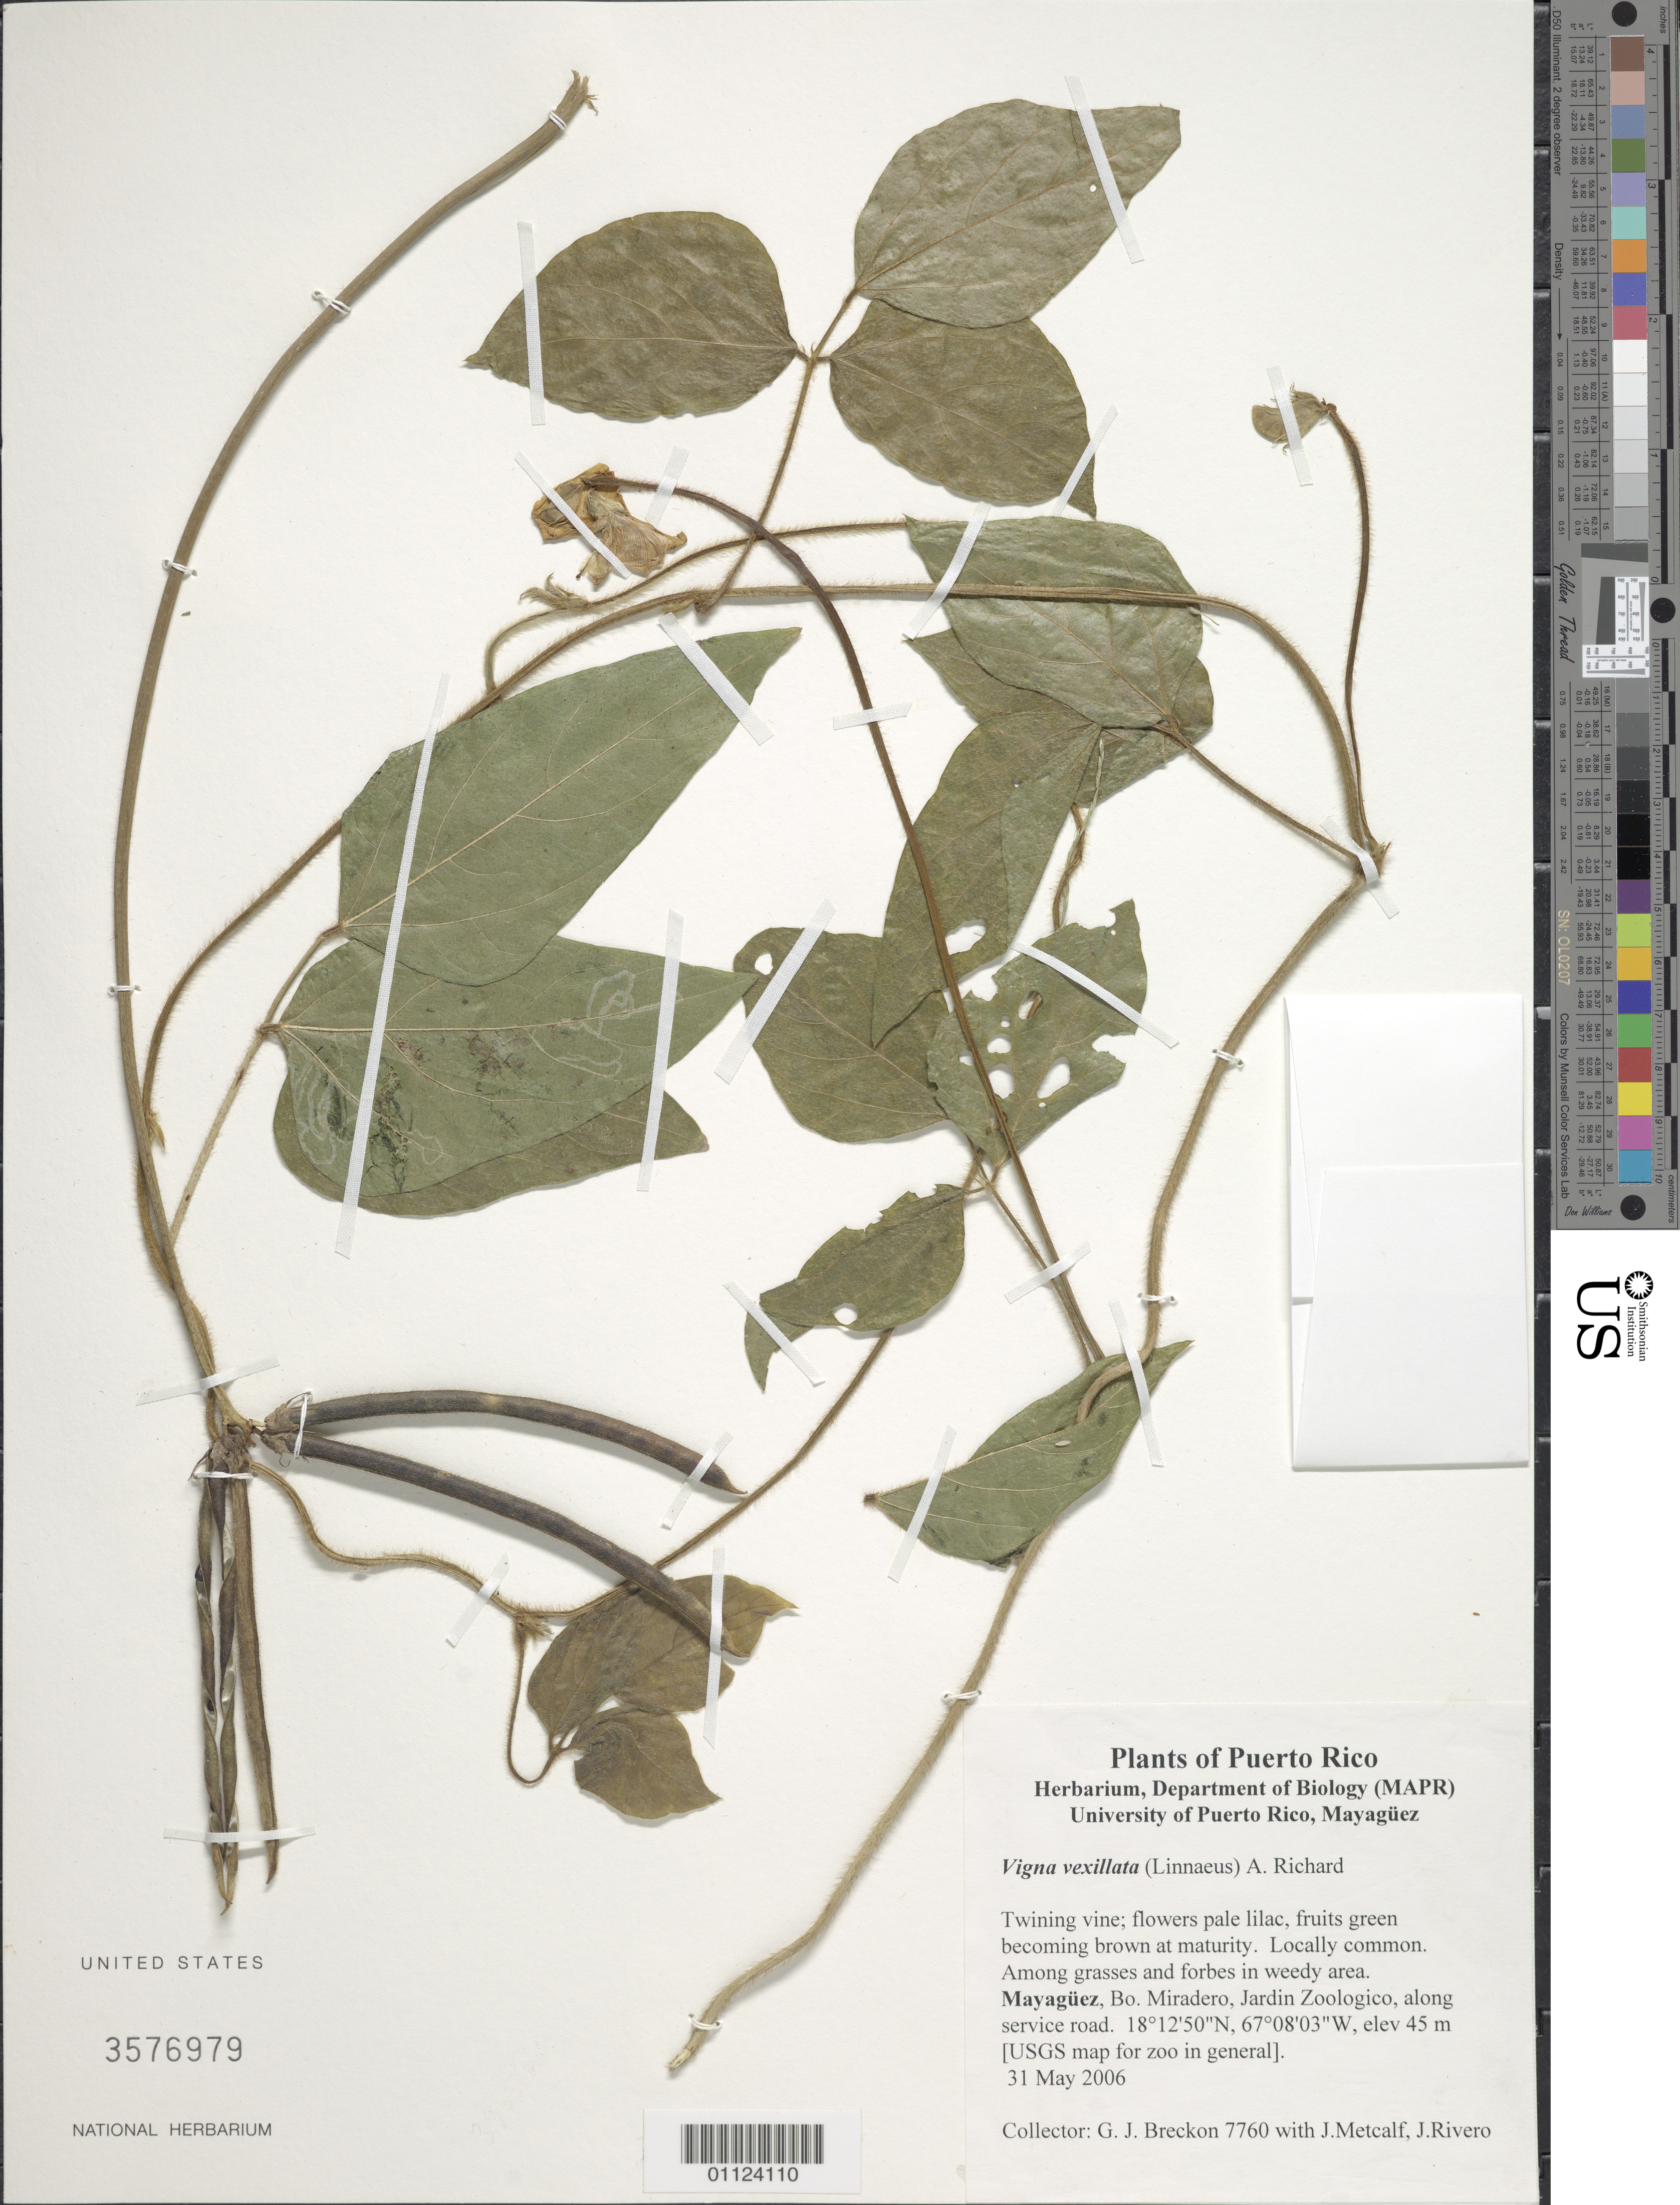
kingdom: Plantae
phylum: Tracheophyta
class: Magnoliopsida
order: Fabales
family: Fabaceae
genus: Vigna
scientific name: Vigna vexillata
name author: (L.) A. Rich.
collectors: G. Breckon, J. Metcalf & J. Rivero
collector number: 7760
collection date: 2006-05-31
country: Puerto Rico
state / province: Mayagüez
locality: Bo. Miradero, Jardin Zoologico, along service road.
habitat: Among grasses and forbes in weedy area. Locally common.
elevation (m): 45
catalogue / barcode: US 3576979